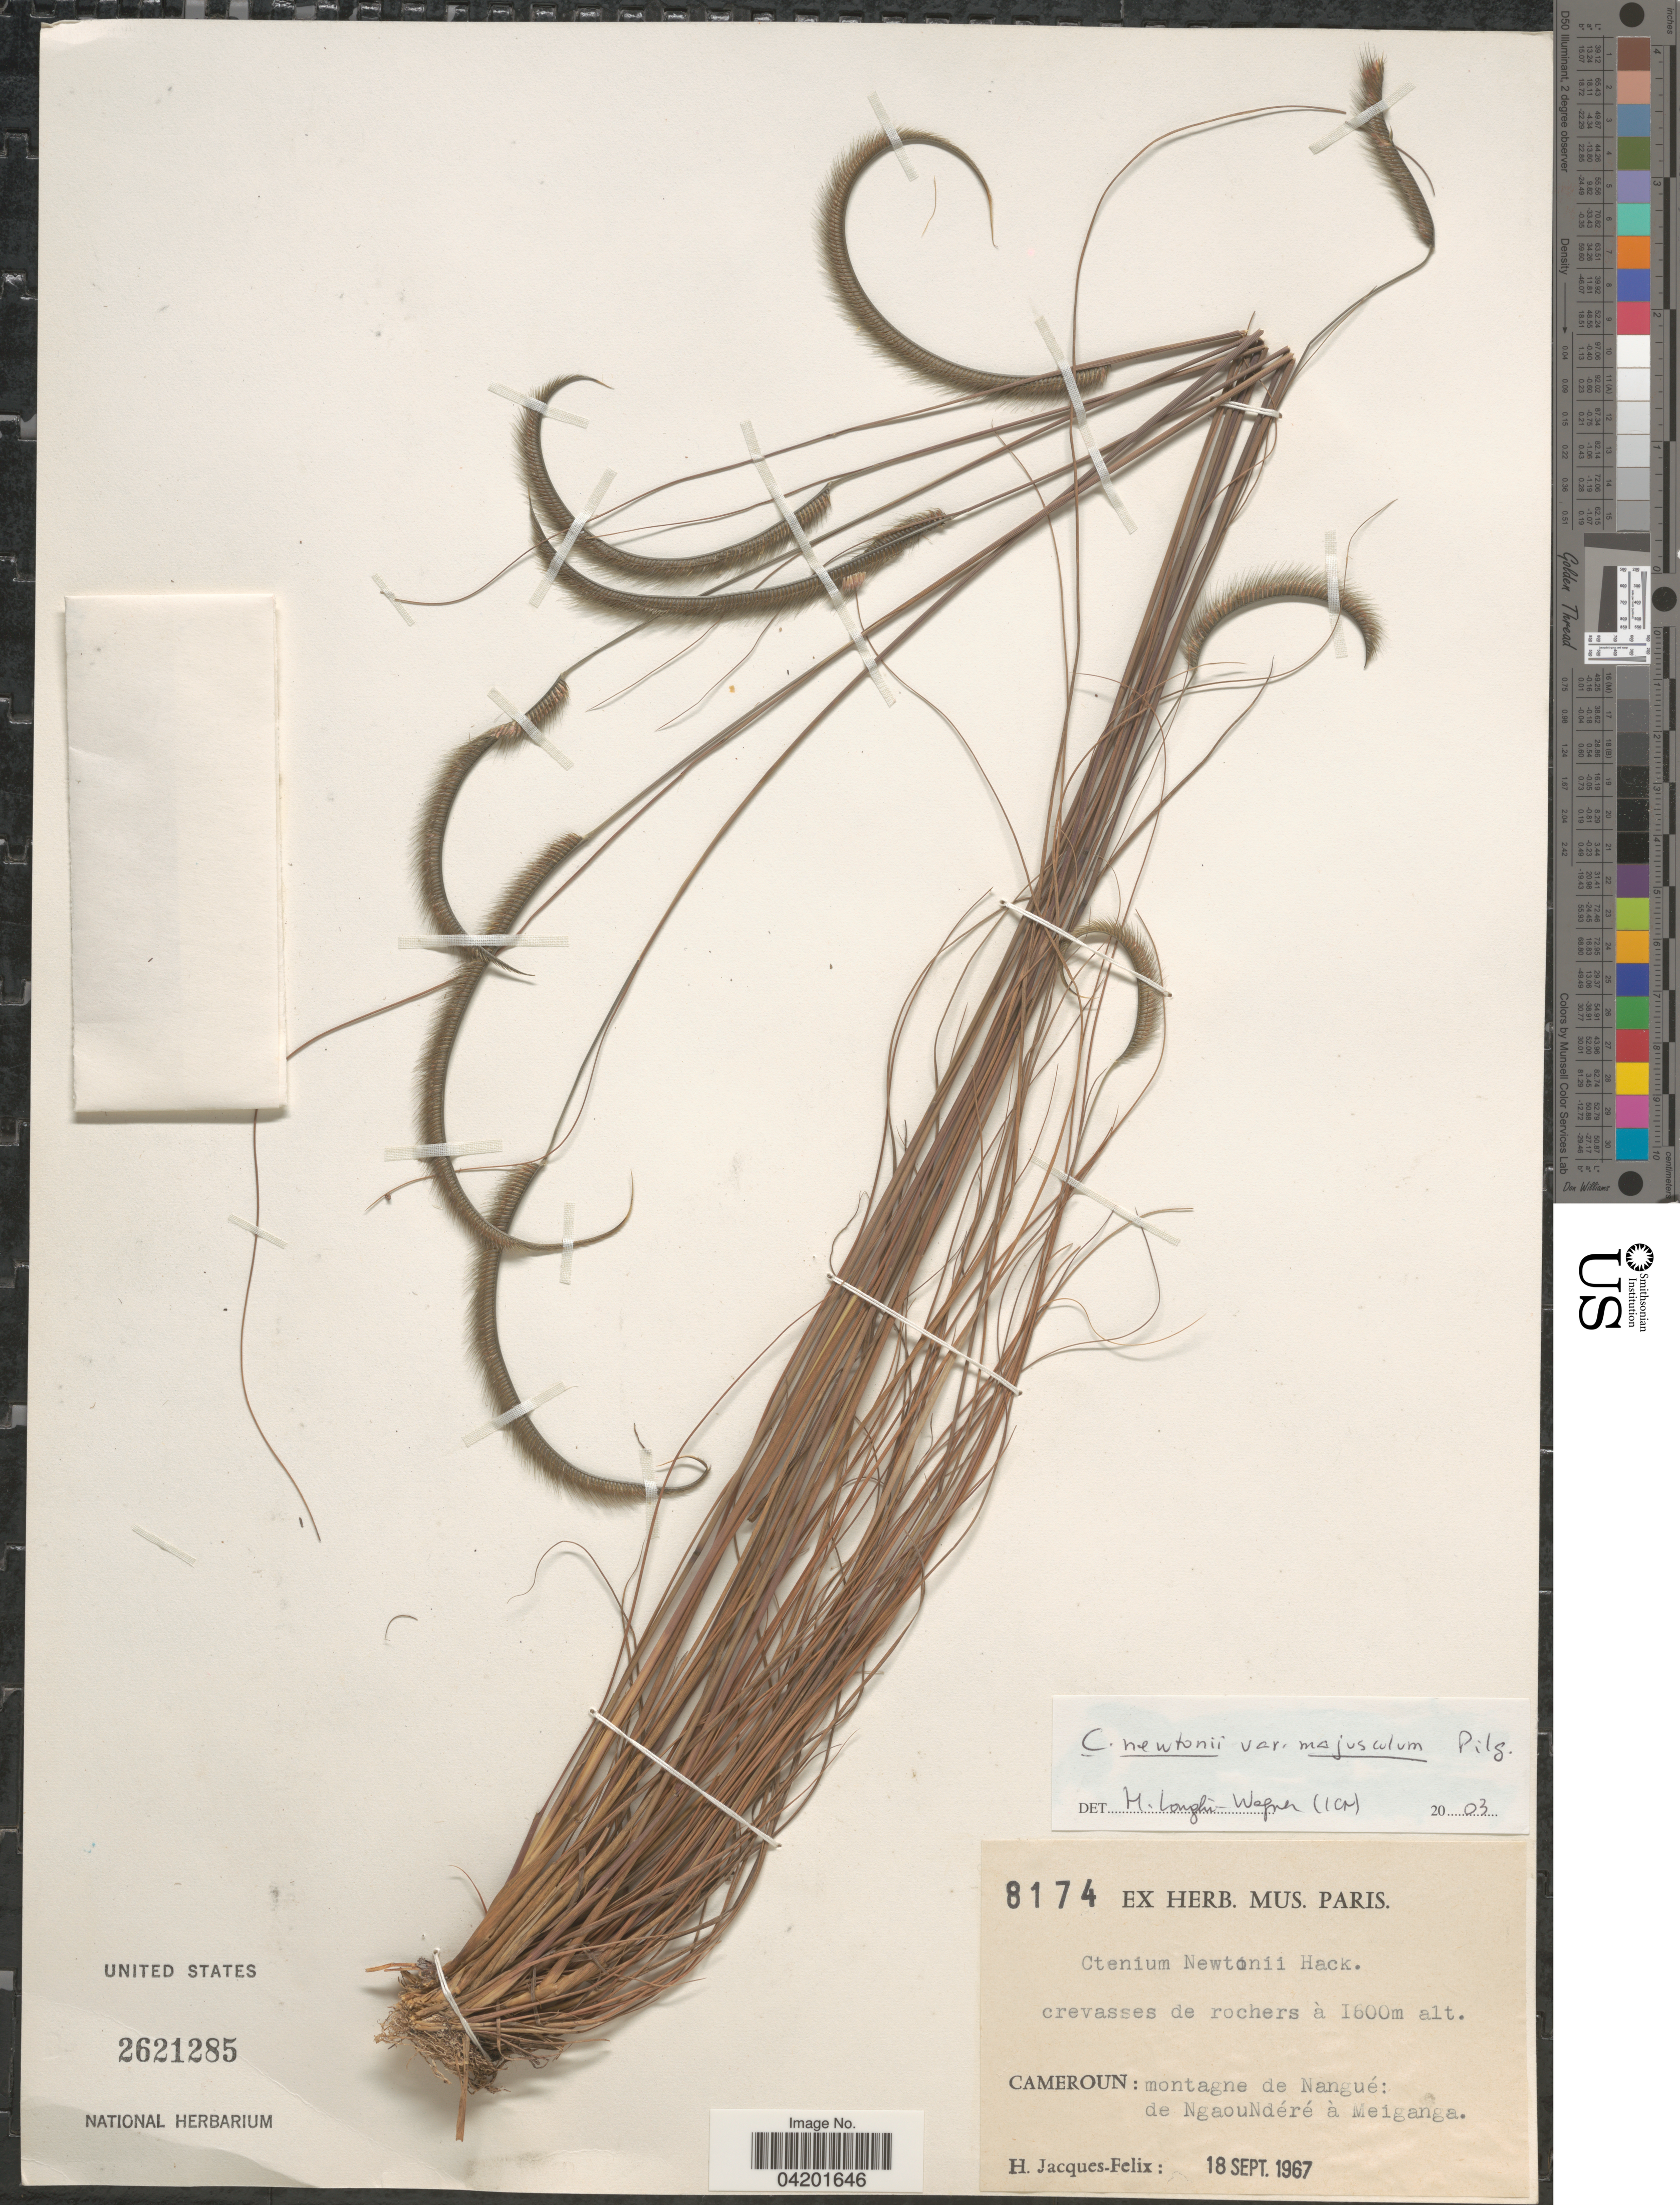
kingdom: Plantae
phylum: Tracheophyta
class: Liliopsida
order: Poales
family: Poaceae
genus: Ctenium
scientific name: Ctenium newtonii var. majusculum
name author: Pilg.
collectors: H. Jacques-Félix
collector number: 8174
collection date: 1967-09-18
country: Cameroon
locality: Cameroun: Montagne de Nangué: de NgaouNdéré à Meiganga.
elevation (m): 1600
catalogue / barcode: US 2621285